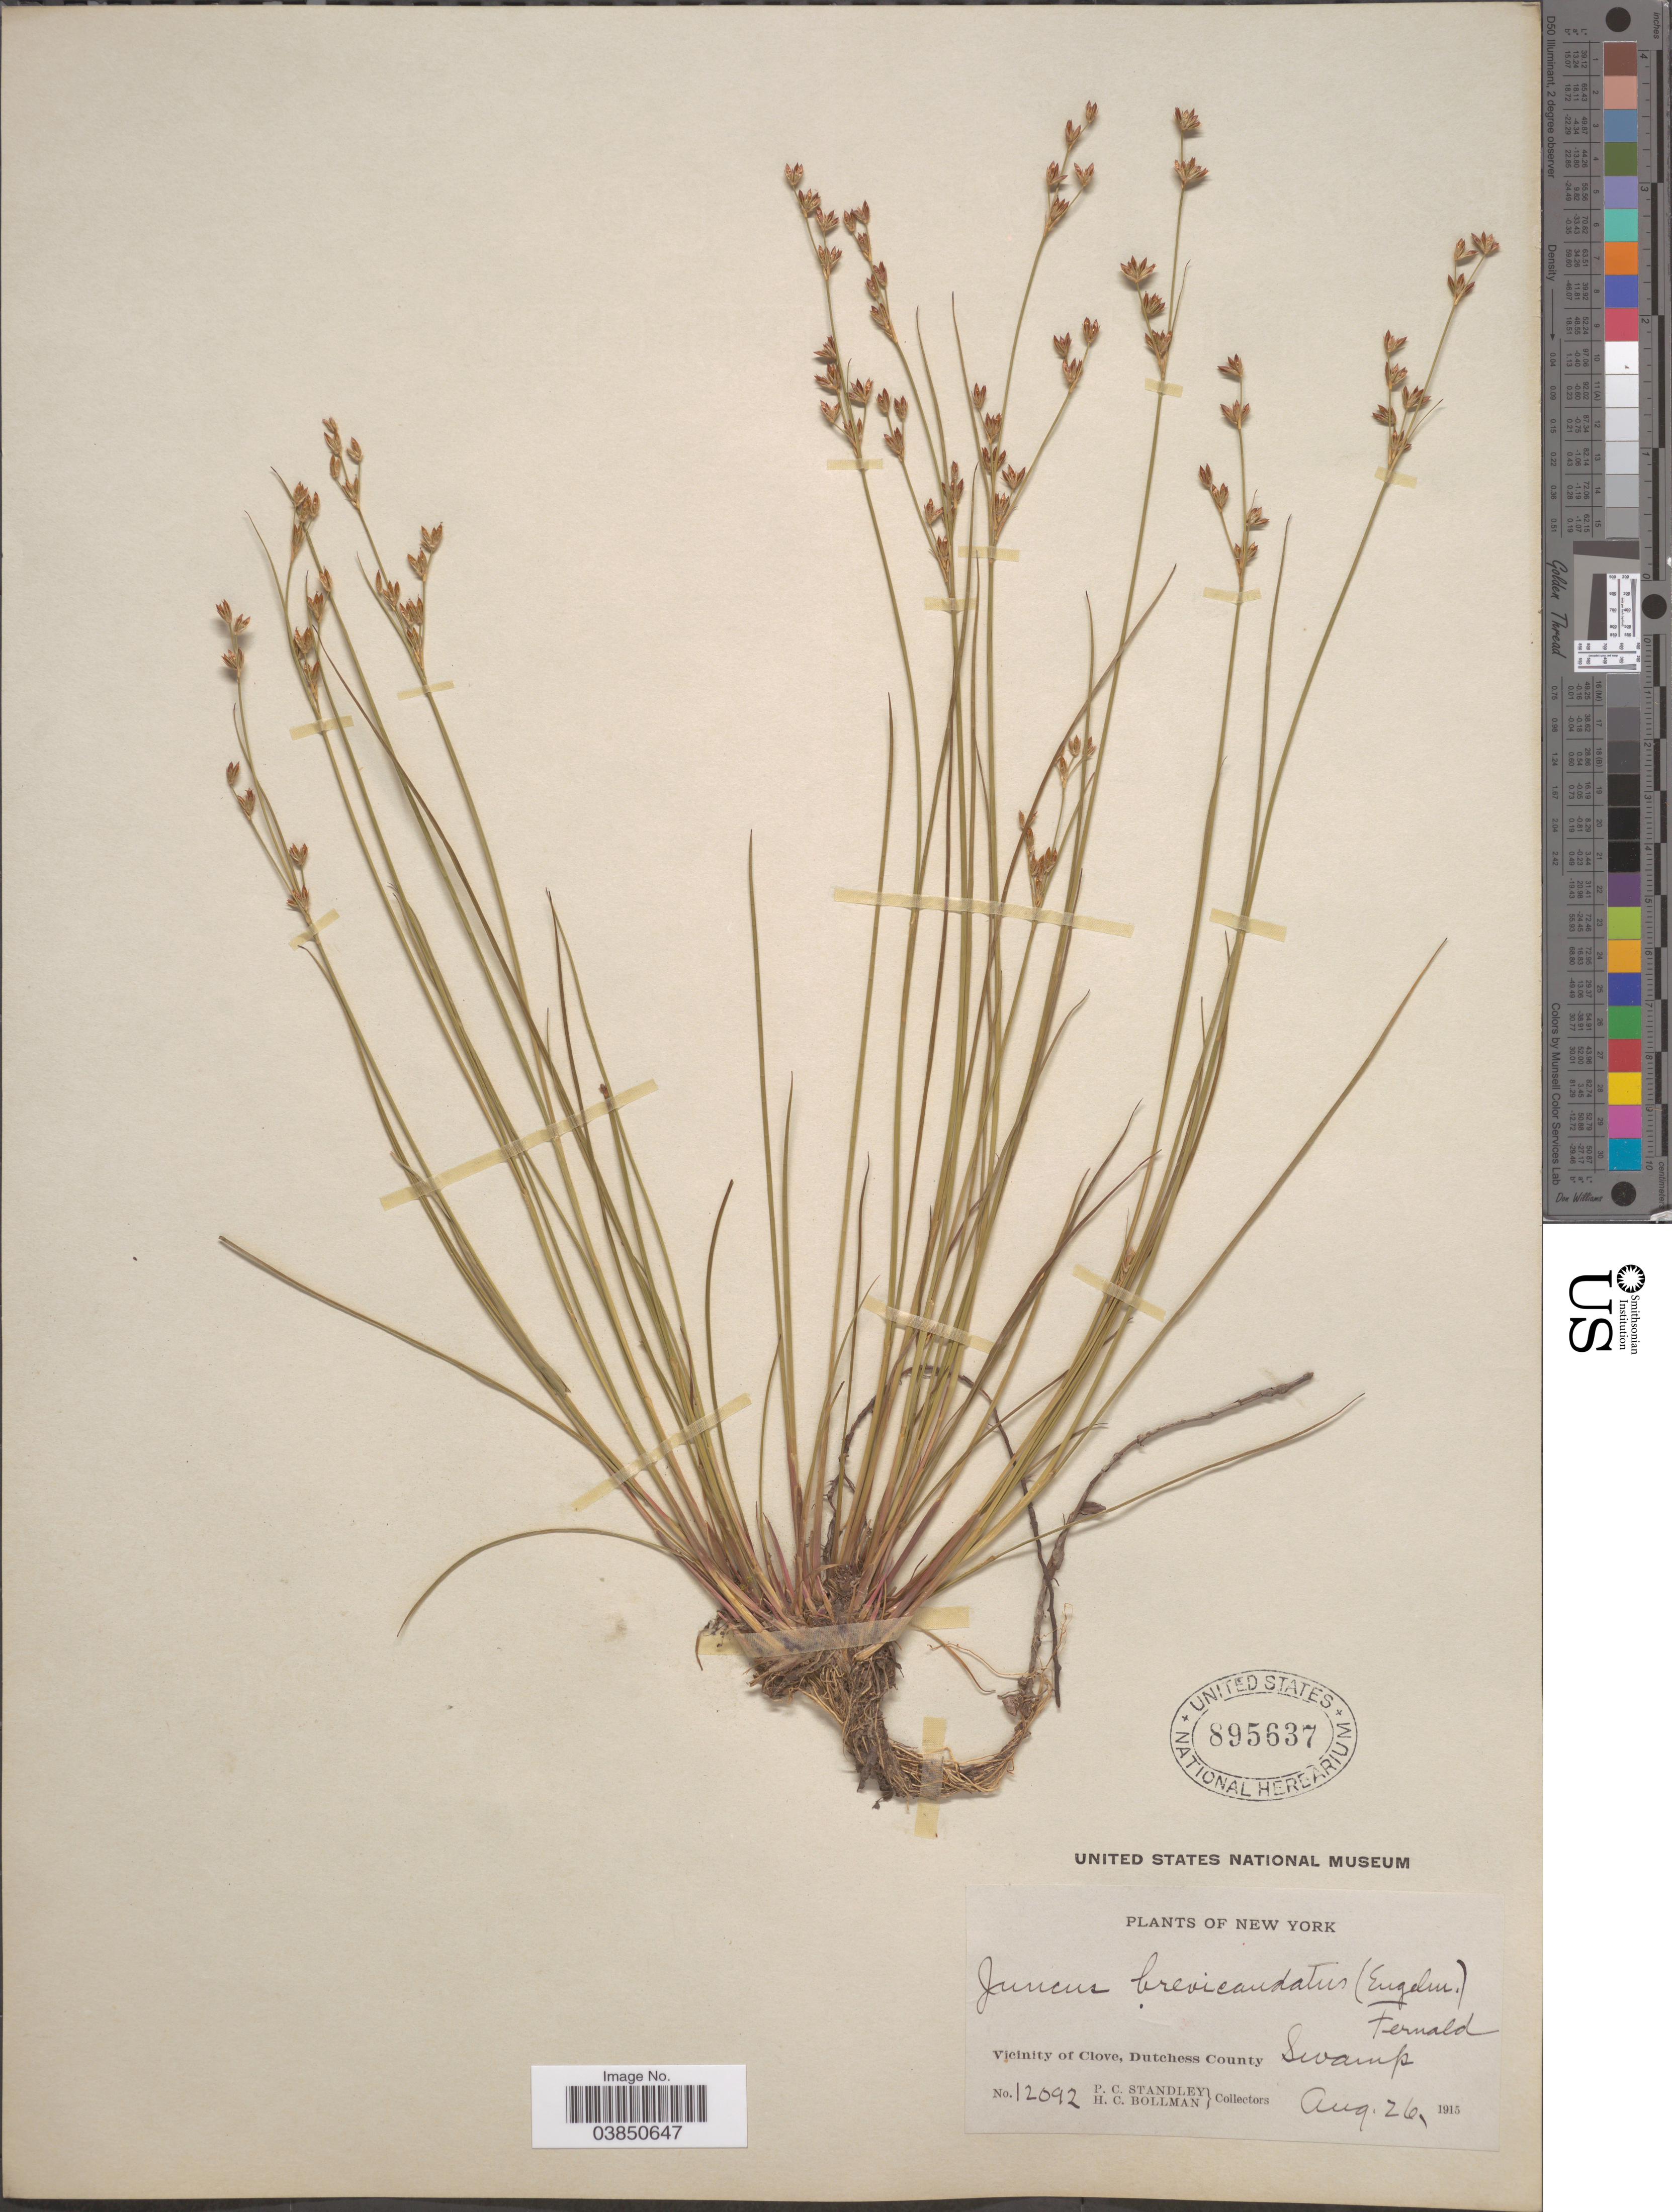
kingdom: Plantae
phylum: Tracheophyta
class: Liliopsida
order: Poales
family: Juncaceae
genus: Juncus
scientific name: Juncus brevicaudatus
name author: (Engelm.) Fernald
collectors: P. C. Standley & H. C. Bollman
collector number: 12092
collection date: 1915-08-26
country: United States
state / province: New York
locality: Vicinity of Clove, Dutchess County.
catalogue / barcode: US 895637